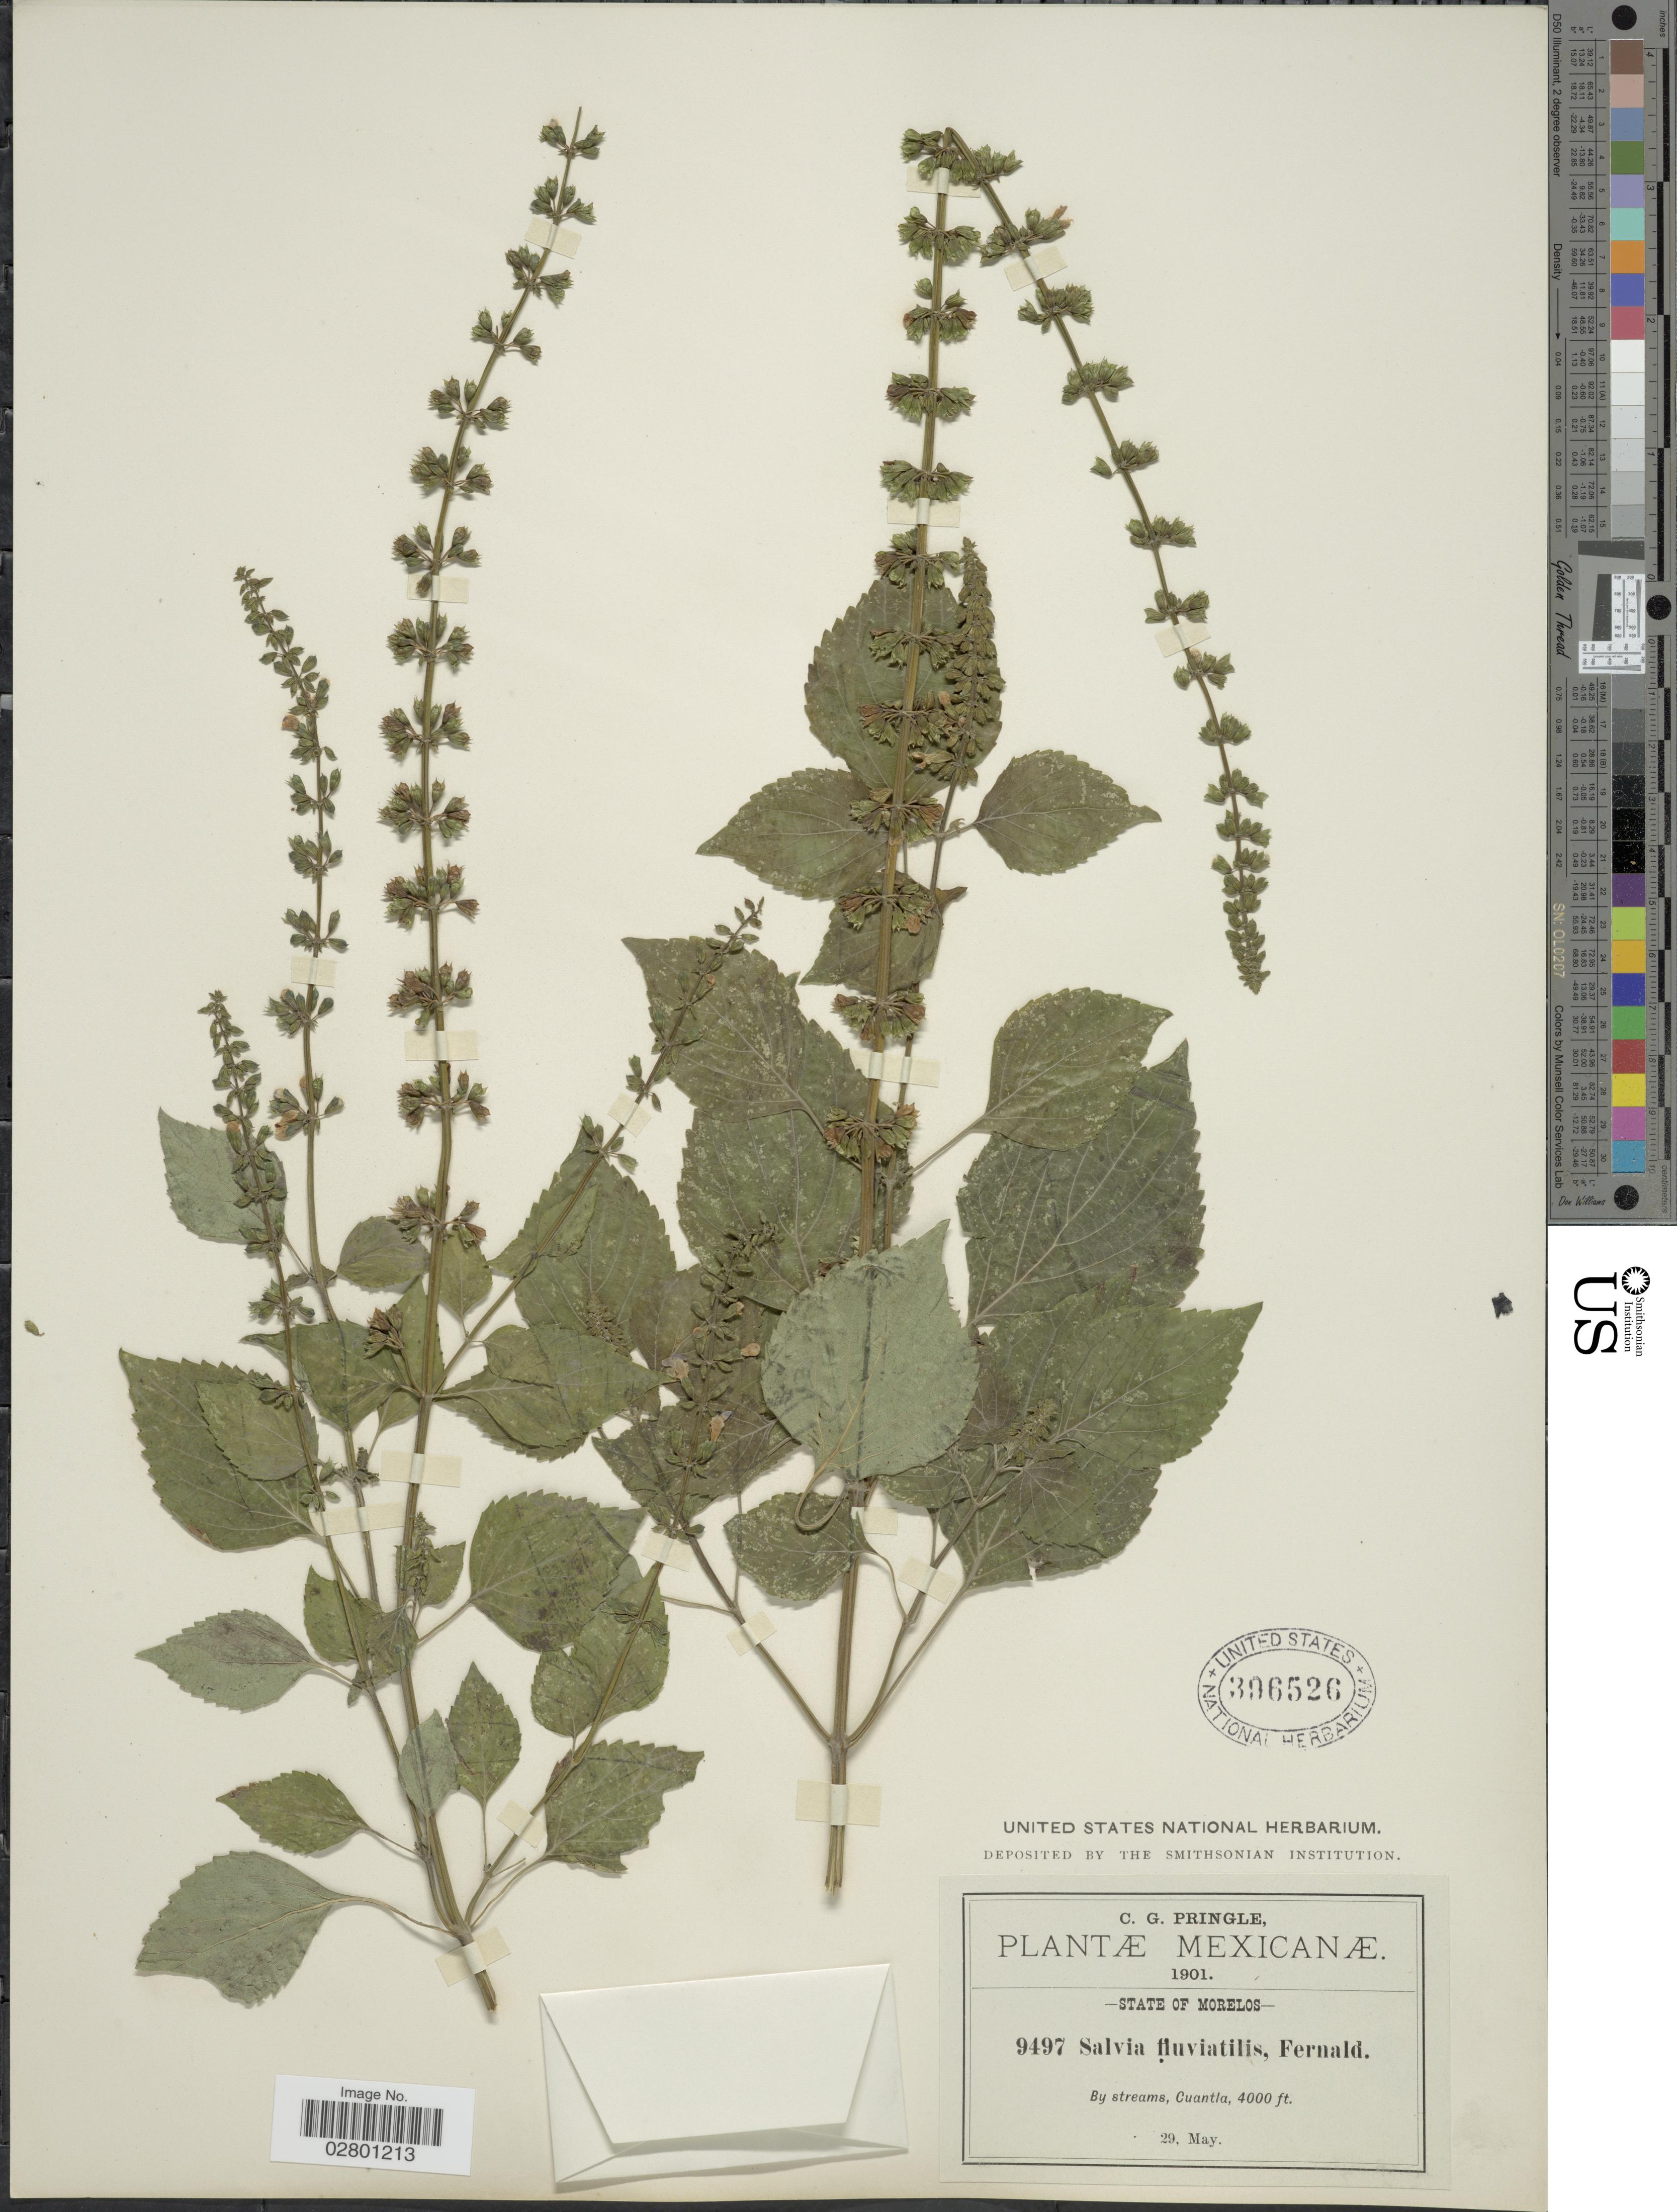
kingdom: Plantae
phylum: Tracheophyta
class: Magnoliopsida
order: Lamiales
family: Lamiaceae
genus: Salvia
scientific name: Salvia fluviatilis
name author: Fernald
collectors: C. G. Pringle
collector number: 9497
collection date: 1901-05-29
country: Mexico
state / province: Morelos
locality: Mexicanæ. By streams, Cuantla.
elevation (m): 1219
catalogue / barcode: US 396526